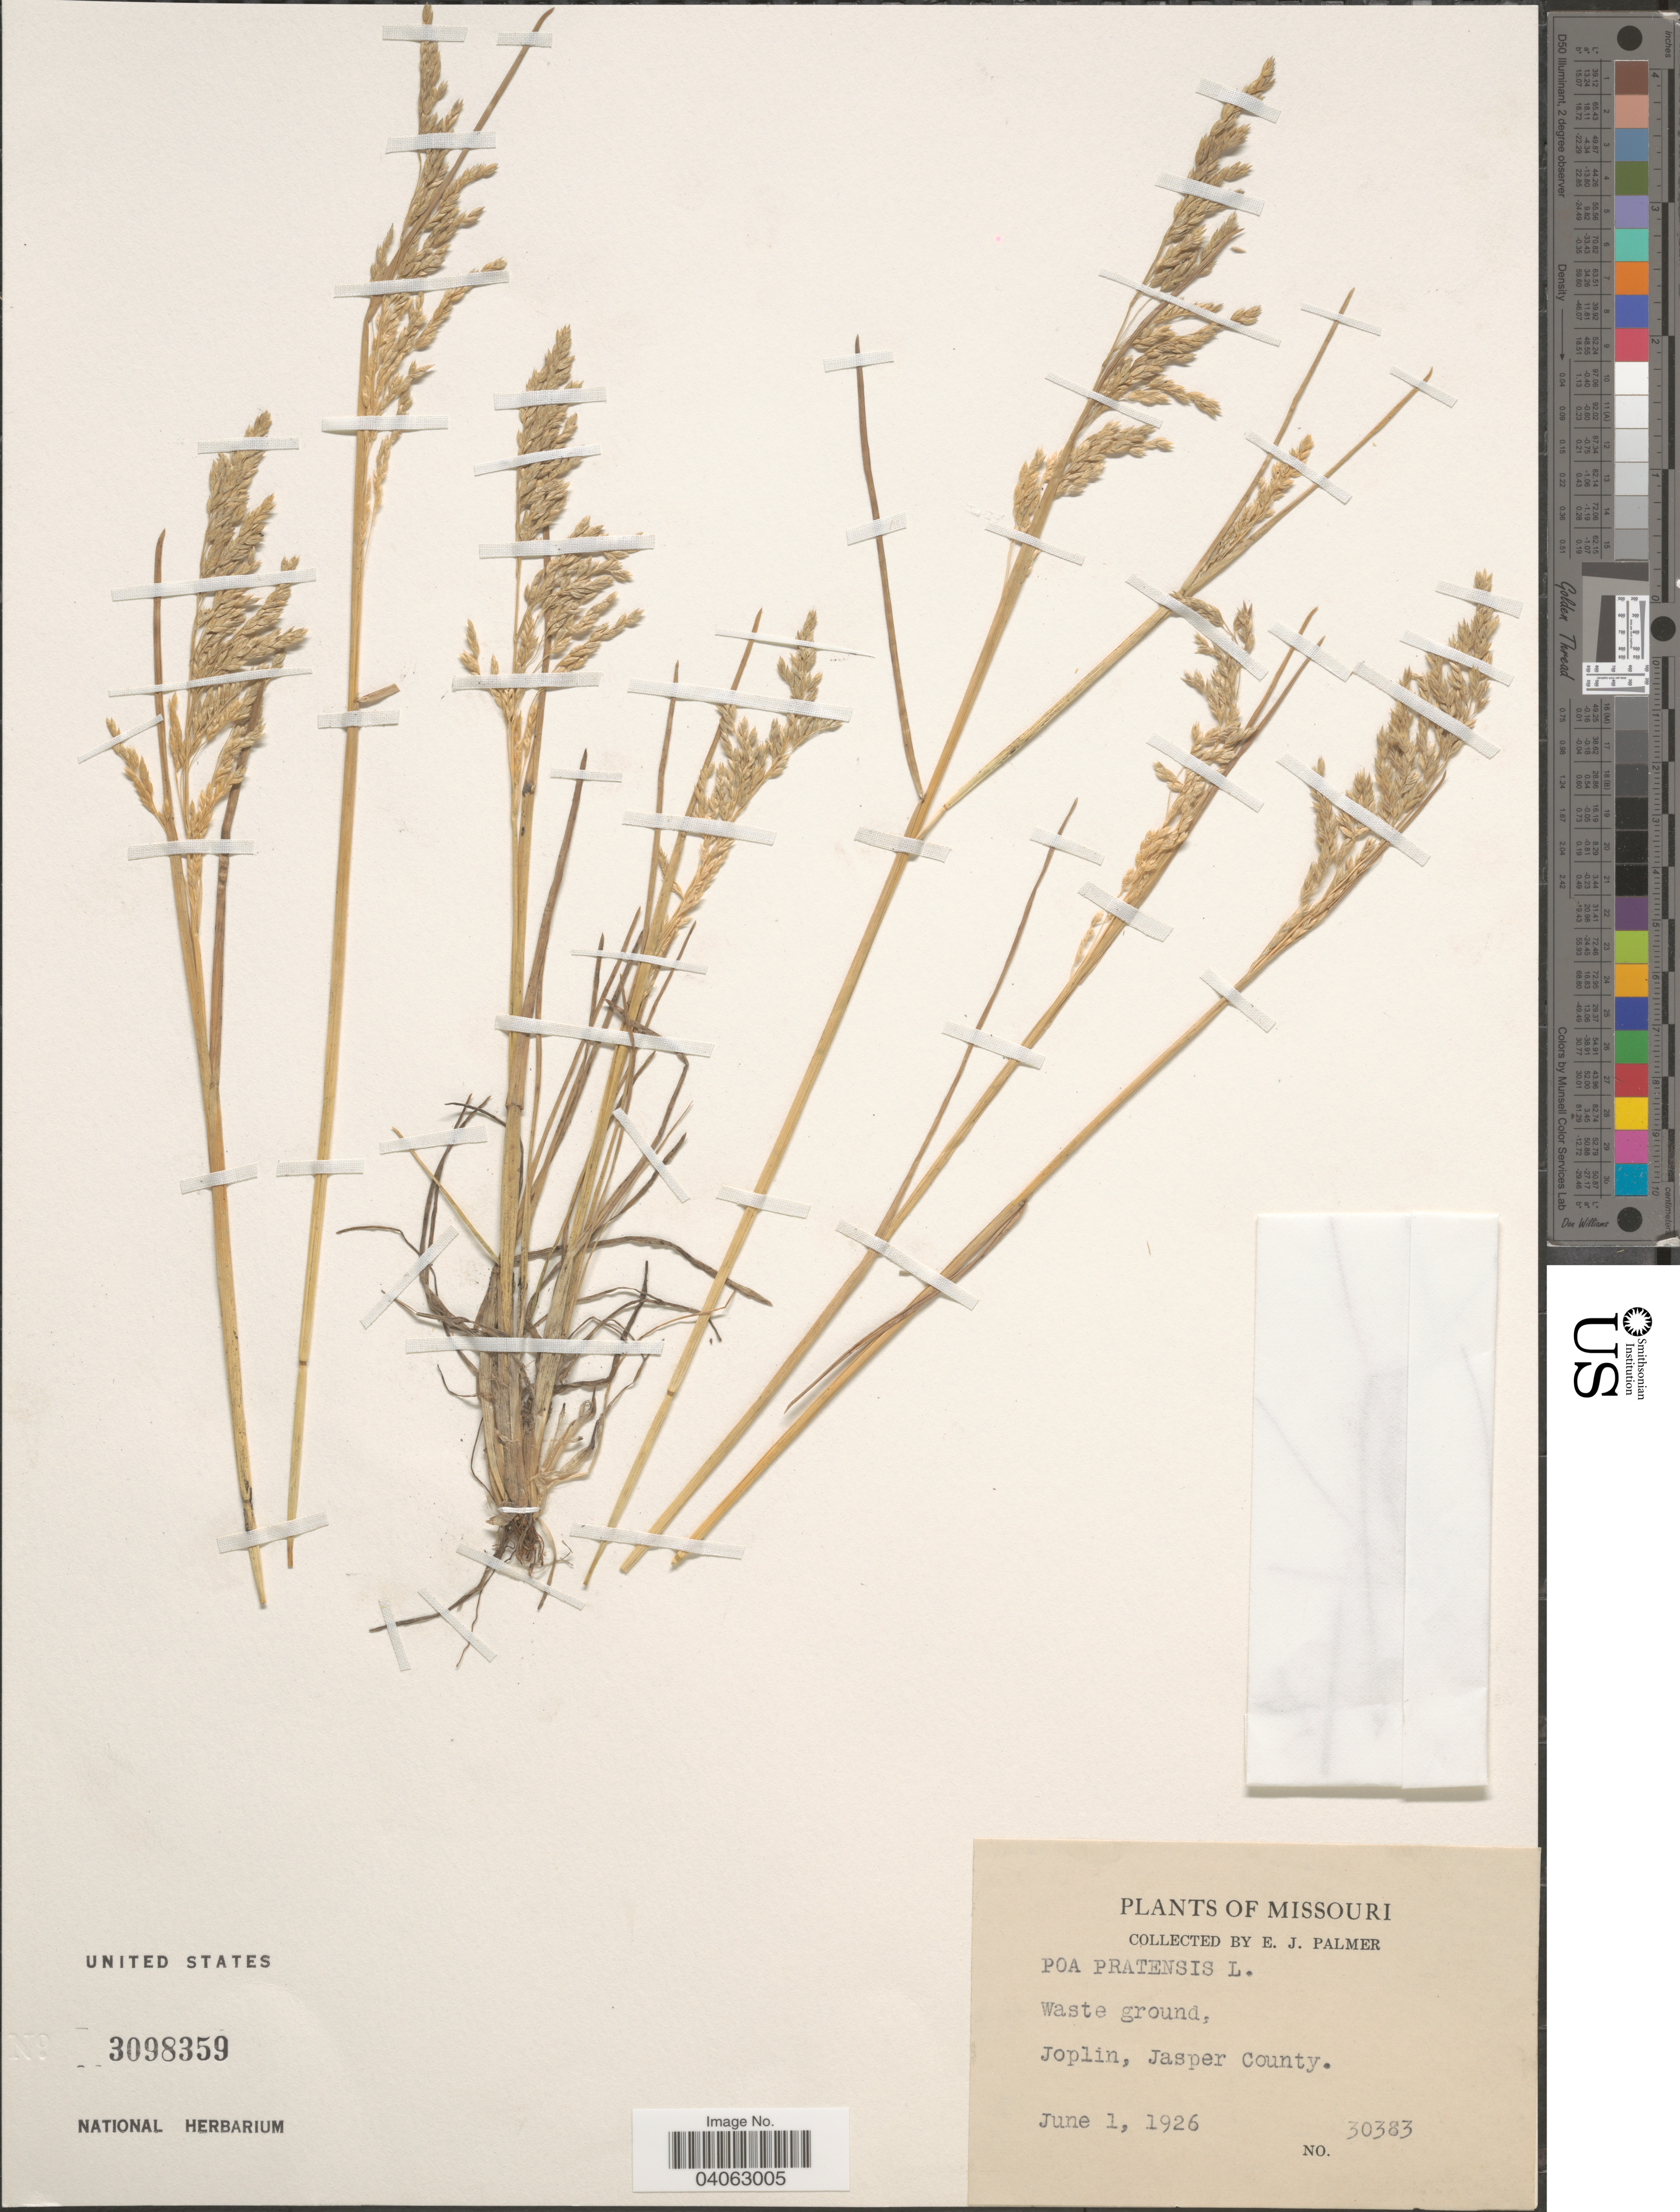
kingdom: Plantae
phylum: Tracheophyta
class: Liliopsida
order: Poales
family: Poaceae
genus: Poa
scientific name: Poa pratensis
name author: L.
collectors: E. J. Palmer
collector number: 30383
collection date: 1926-06-01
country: United States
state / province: Missouri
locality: Joplin, Jasper County.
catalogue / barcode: US 3098359